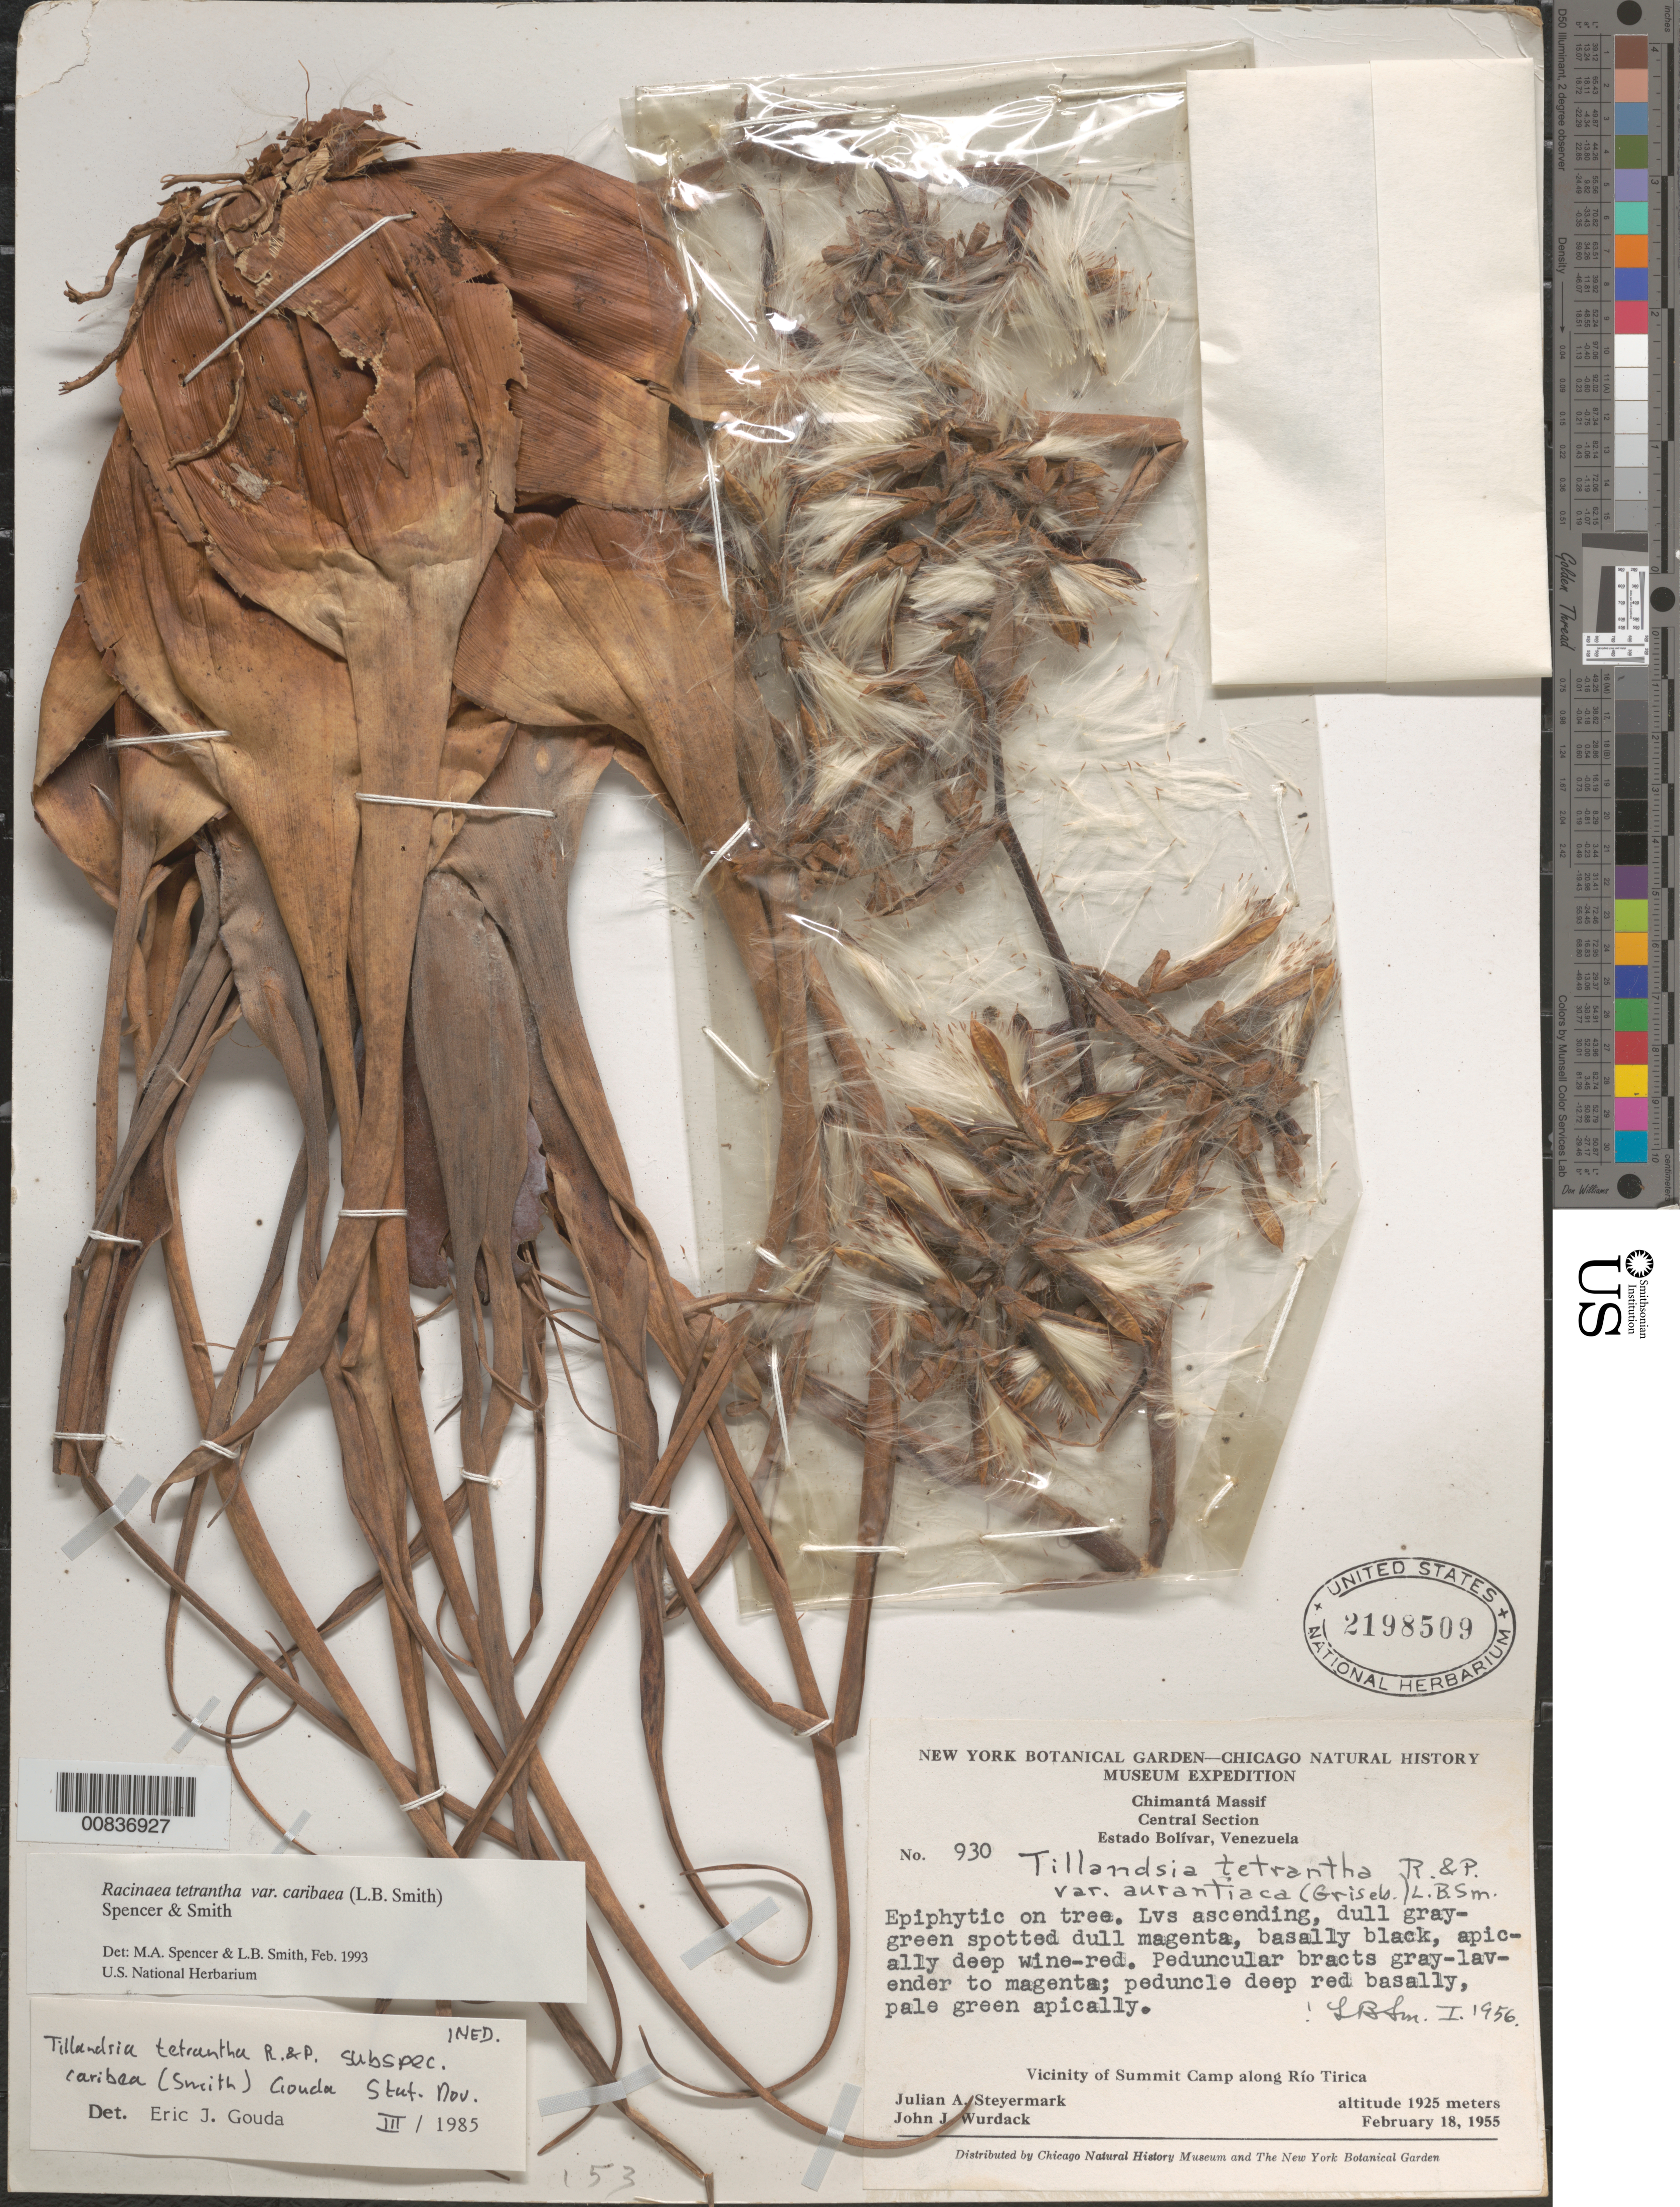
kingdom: Plantae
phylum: Tracheophyta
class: Liliopsida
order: Poales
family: Bromeliaceae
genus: Racinaea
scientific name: Racinaea tetrantha var. caribaea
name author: (L.B. Sm.) M.A. Spencer & L.B. Sm.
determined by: Spencer, M. A.; Smith, L. B.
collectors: J. Steyermark & J. J. Wurdack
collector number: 55 930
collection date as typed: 18-Feb-55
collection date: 1955-02-18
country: Venezuela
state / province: Bolívar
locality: Chimantá Massif, Summit Camp along Río Tirica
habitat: On tree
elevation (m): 1925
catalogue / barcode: US 2198509